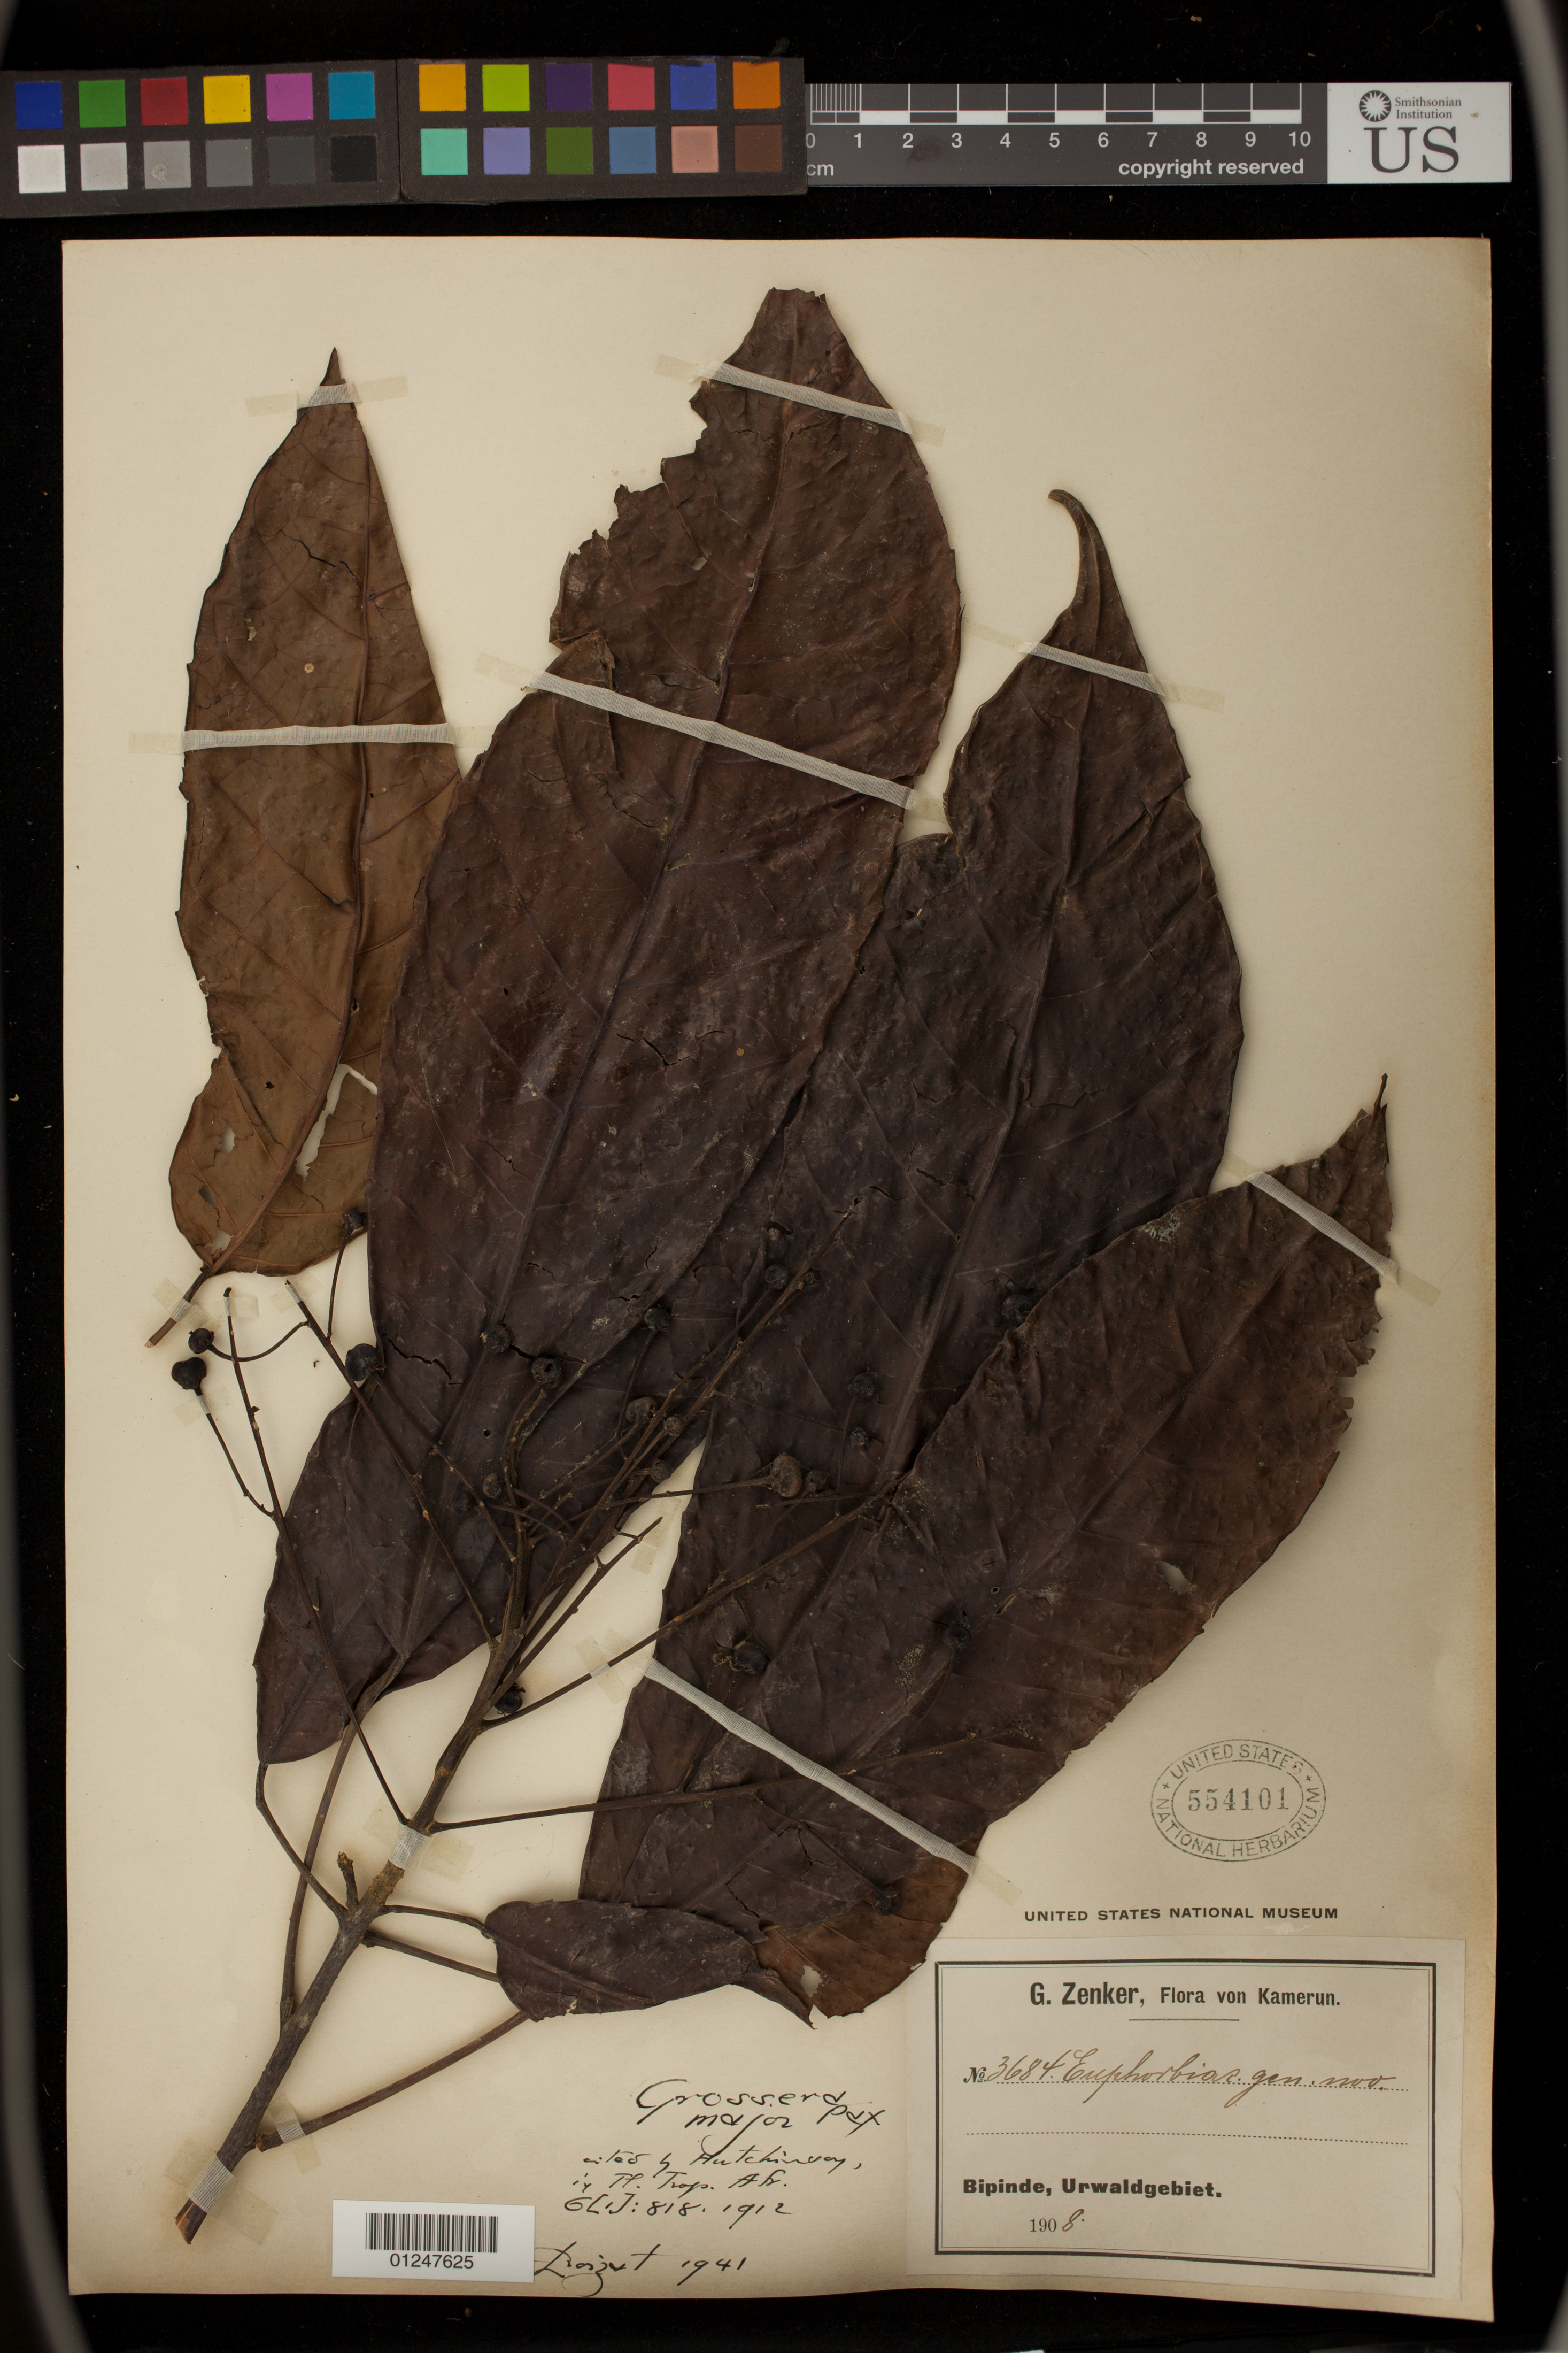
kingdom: Plantae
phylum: Tracheophyta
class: Magnoliopsida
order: Malpighiales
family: Euphorbiaceae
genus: Grossera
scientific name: Grossera major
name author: Pax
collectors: G. A. Zenker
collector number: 3684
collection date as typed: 1909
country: Cameroon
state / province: Sud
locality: Bipinde, Urwaldgebiet.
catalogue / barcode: US 554101